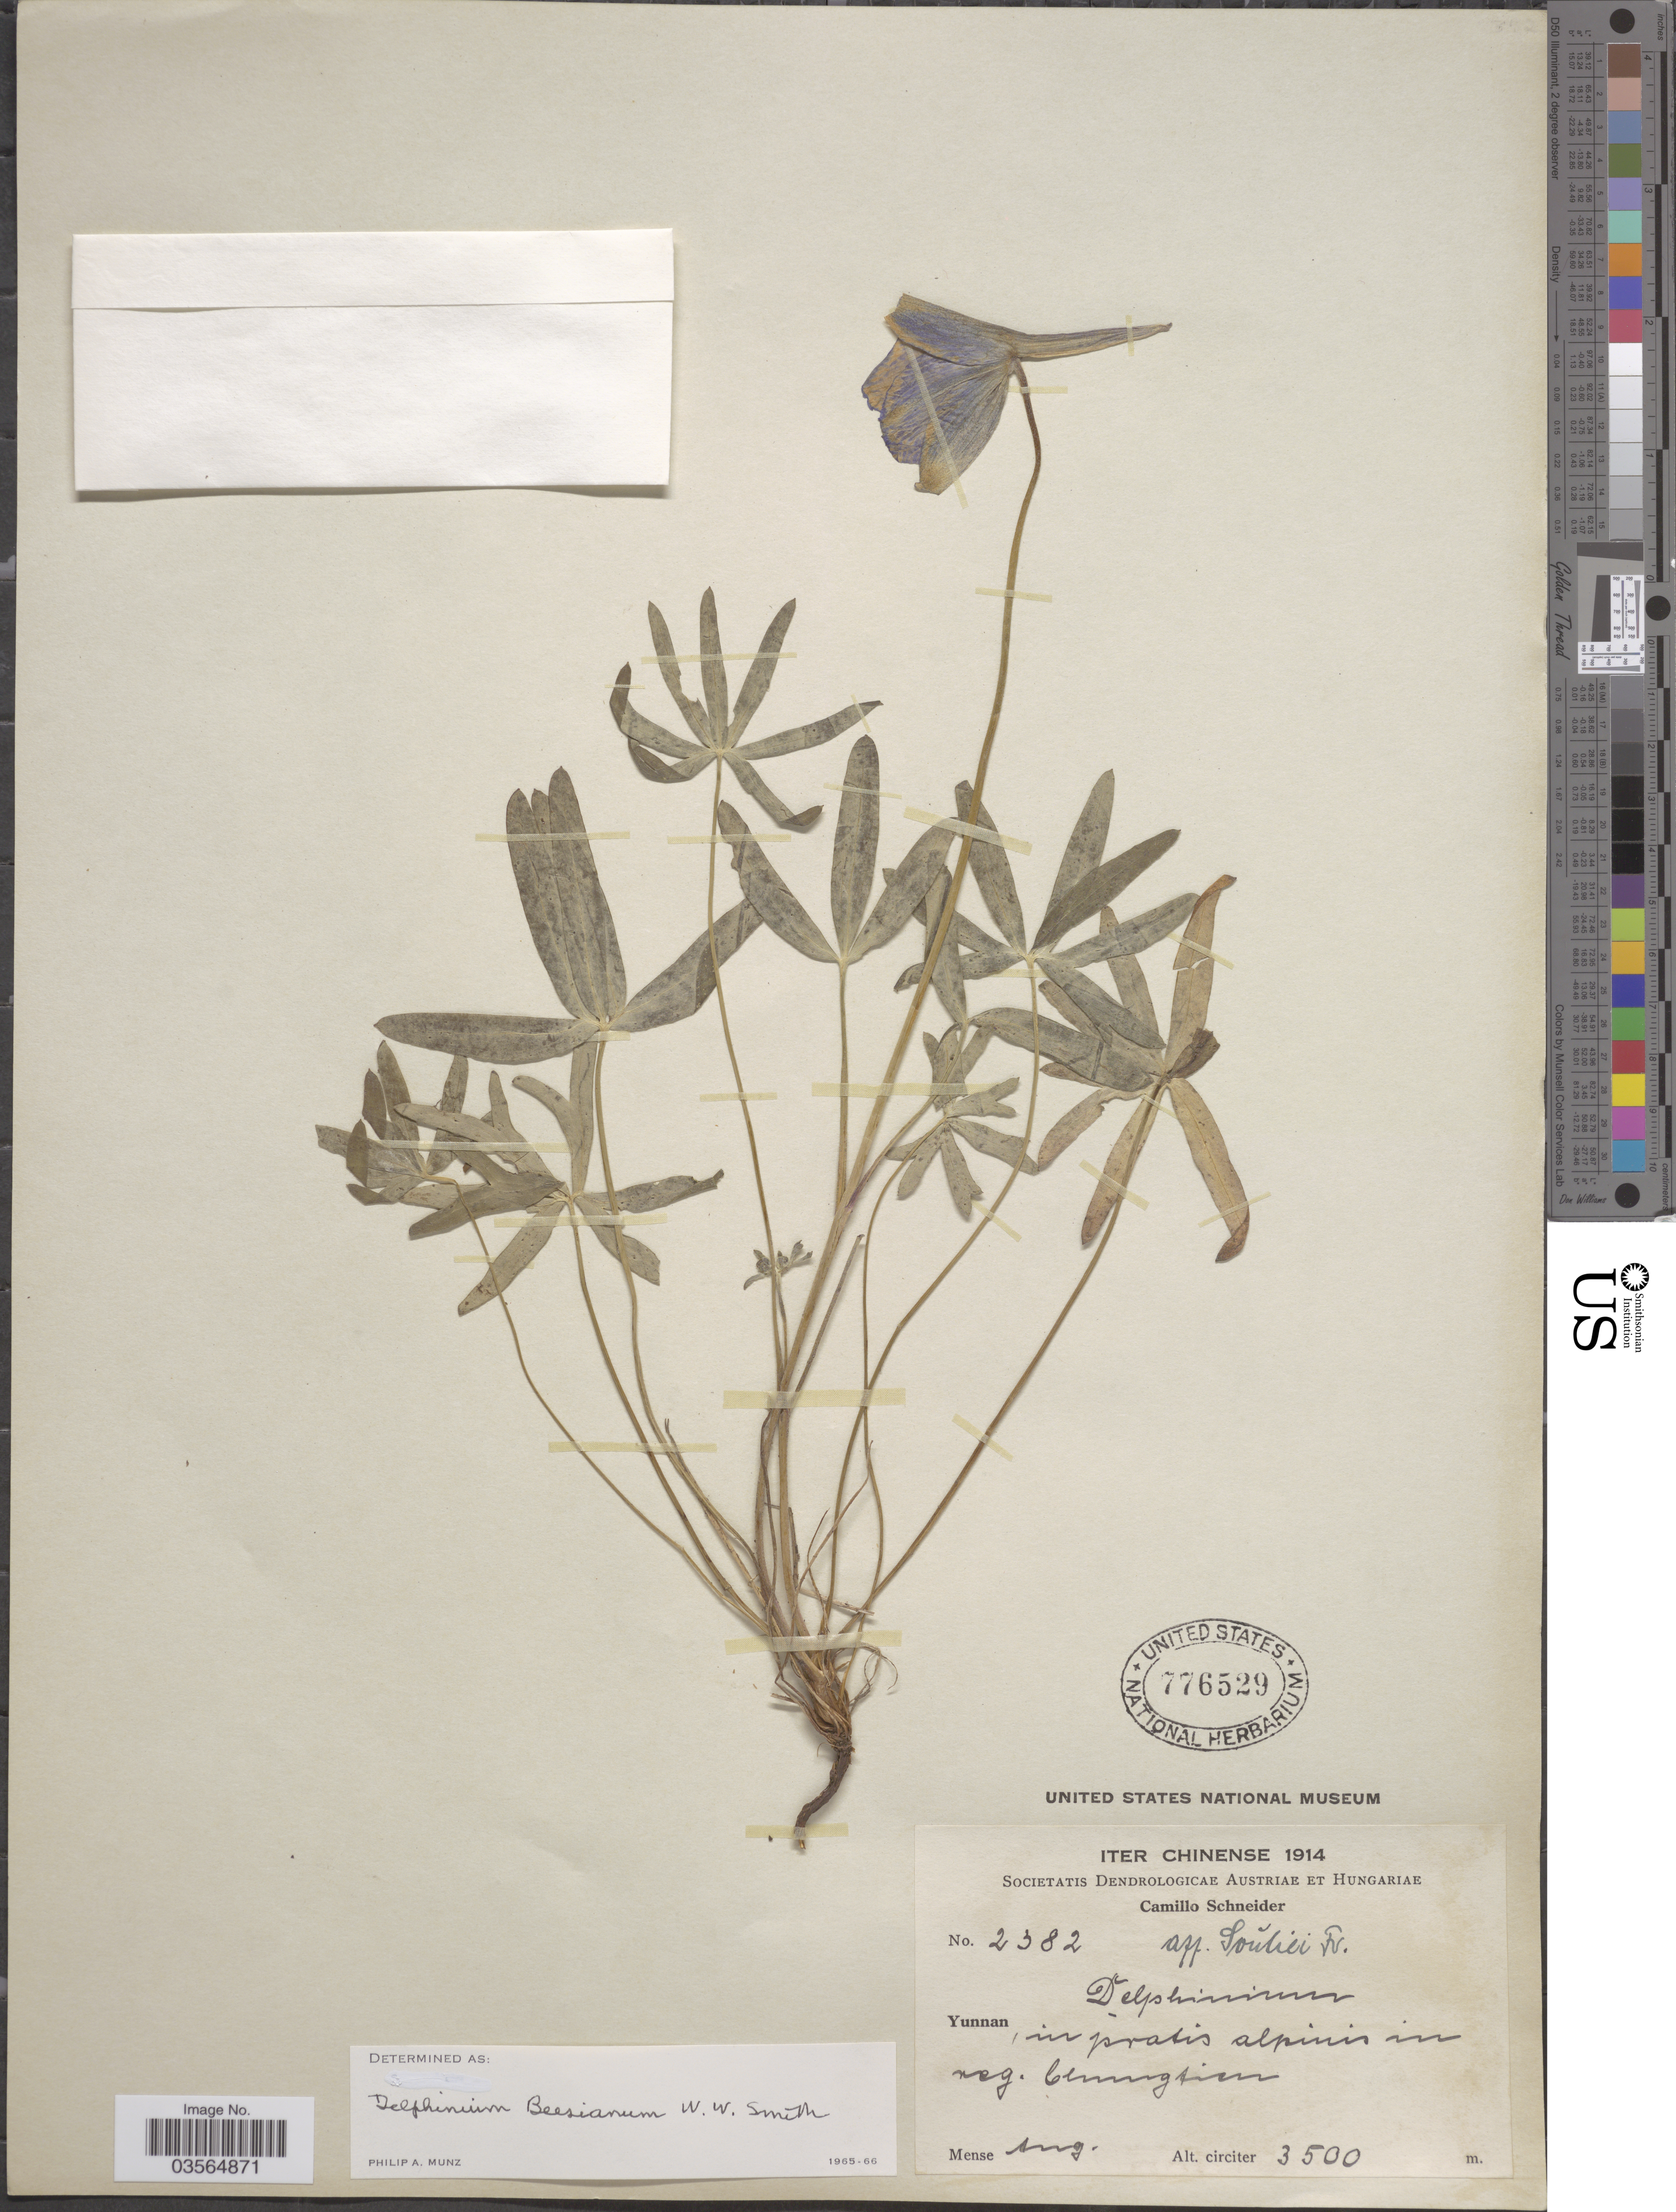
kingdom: Plantae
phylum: Tracheophyta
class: Magnoliopsida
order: Ranunculales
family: Ranunculaceae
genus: Delphinium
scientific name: Delphinium beesianum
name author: W.W. Sm.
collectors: C. K. Schneider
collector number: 2382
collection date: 1914-08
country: China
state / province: Yunnan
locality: Iter Chinense. In pratis alpinis in reg. Chungtien.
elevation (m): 3500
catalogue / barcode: US 776529